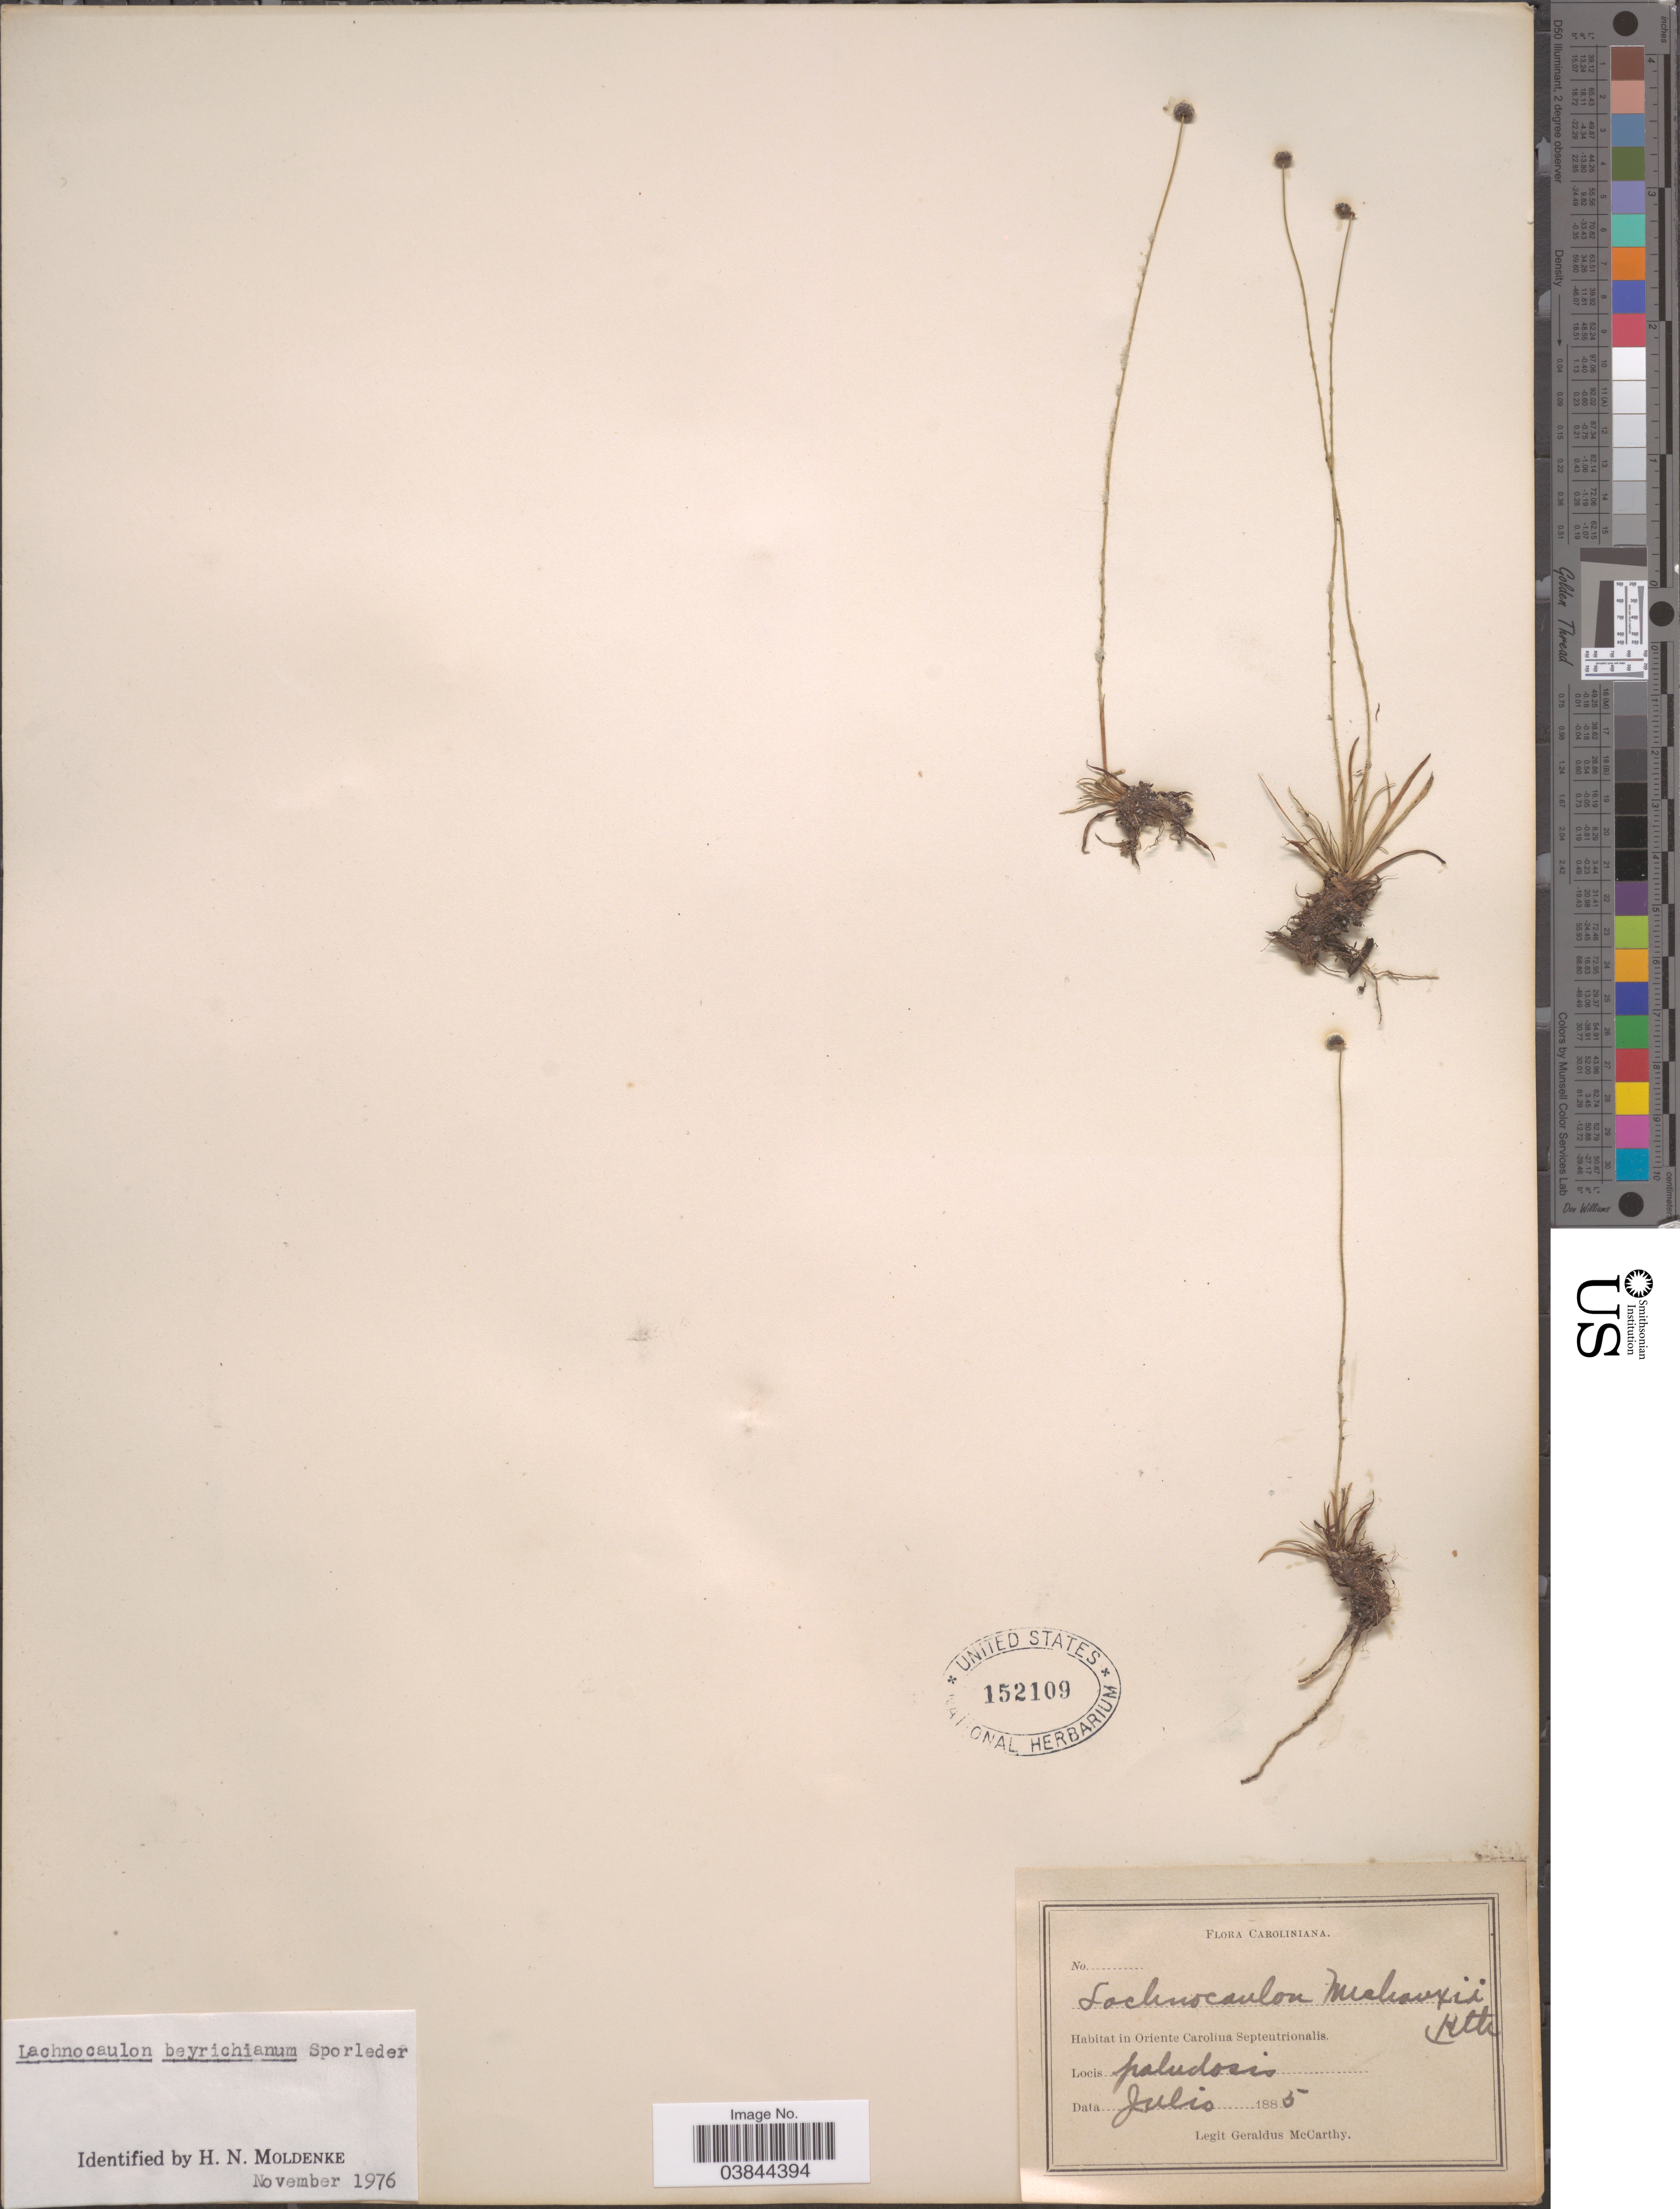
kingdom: Plantae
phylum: Tracheophyta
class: Liliopsida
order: Poales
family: Eriocaulaceae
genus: Lachnocaulon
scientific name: Lachnocaulon beyrichianum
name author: Sporl. ex Körn.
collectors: M. McCarthy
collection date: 1885-07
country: United States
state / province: North Carolina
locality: Caroliniana. Oriente Carolina Septentrionalis.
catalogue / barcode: US 152109